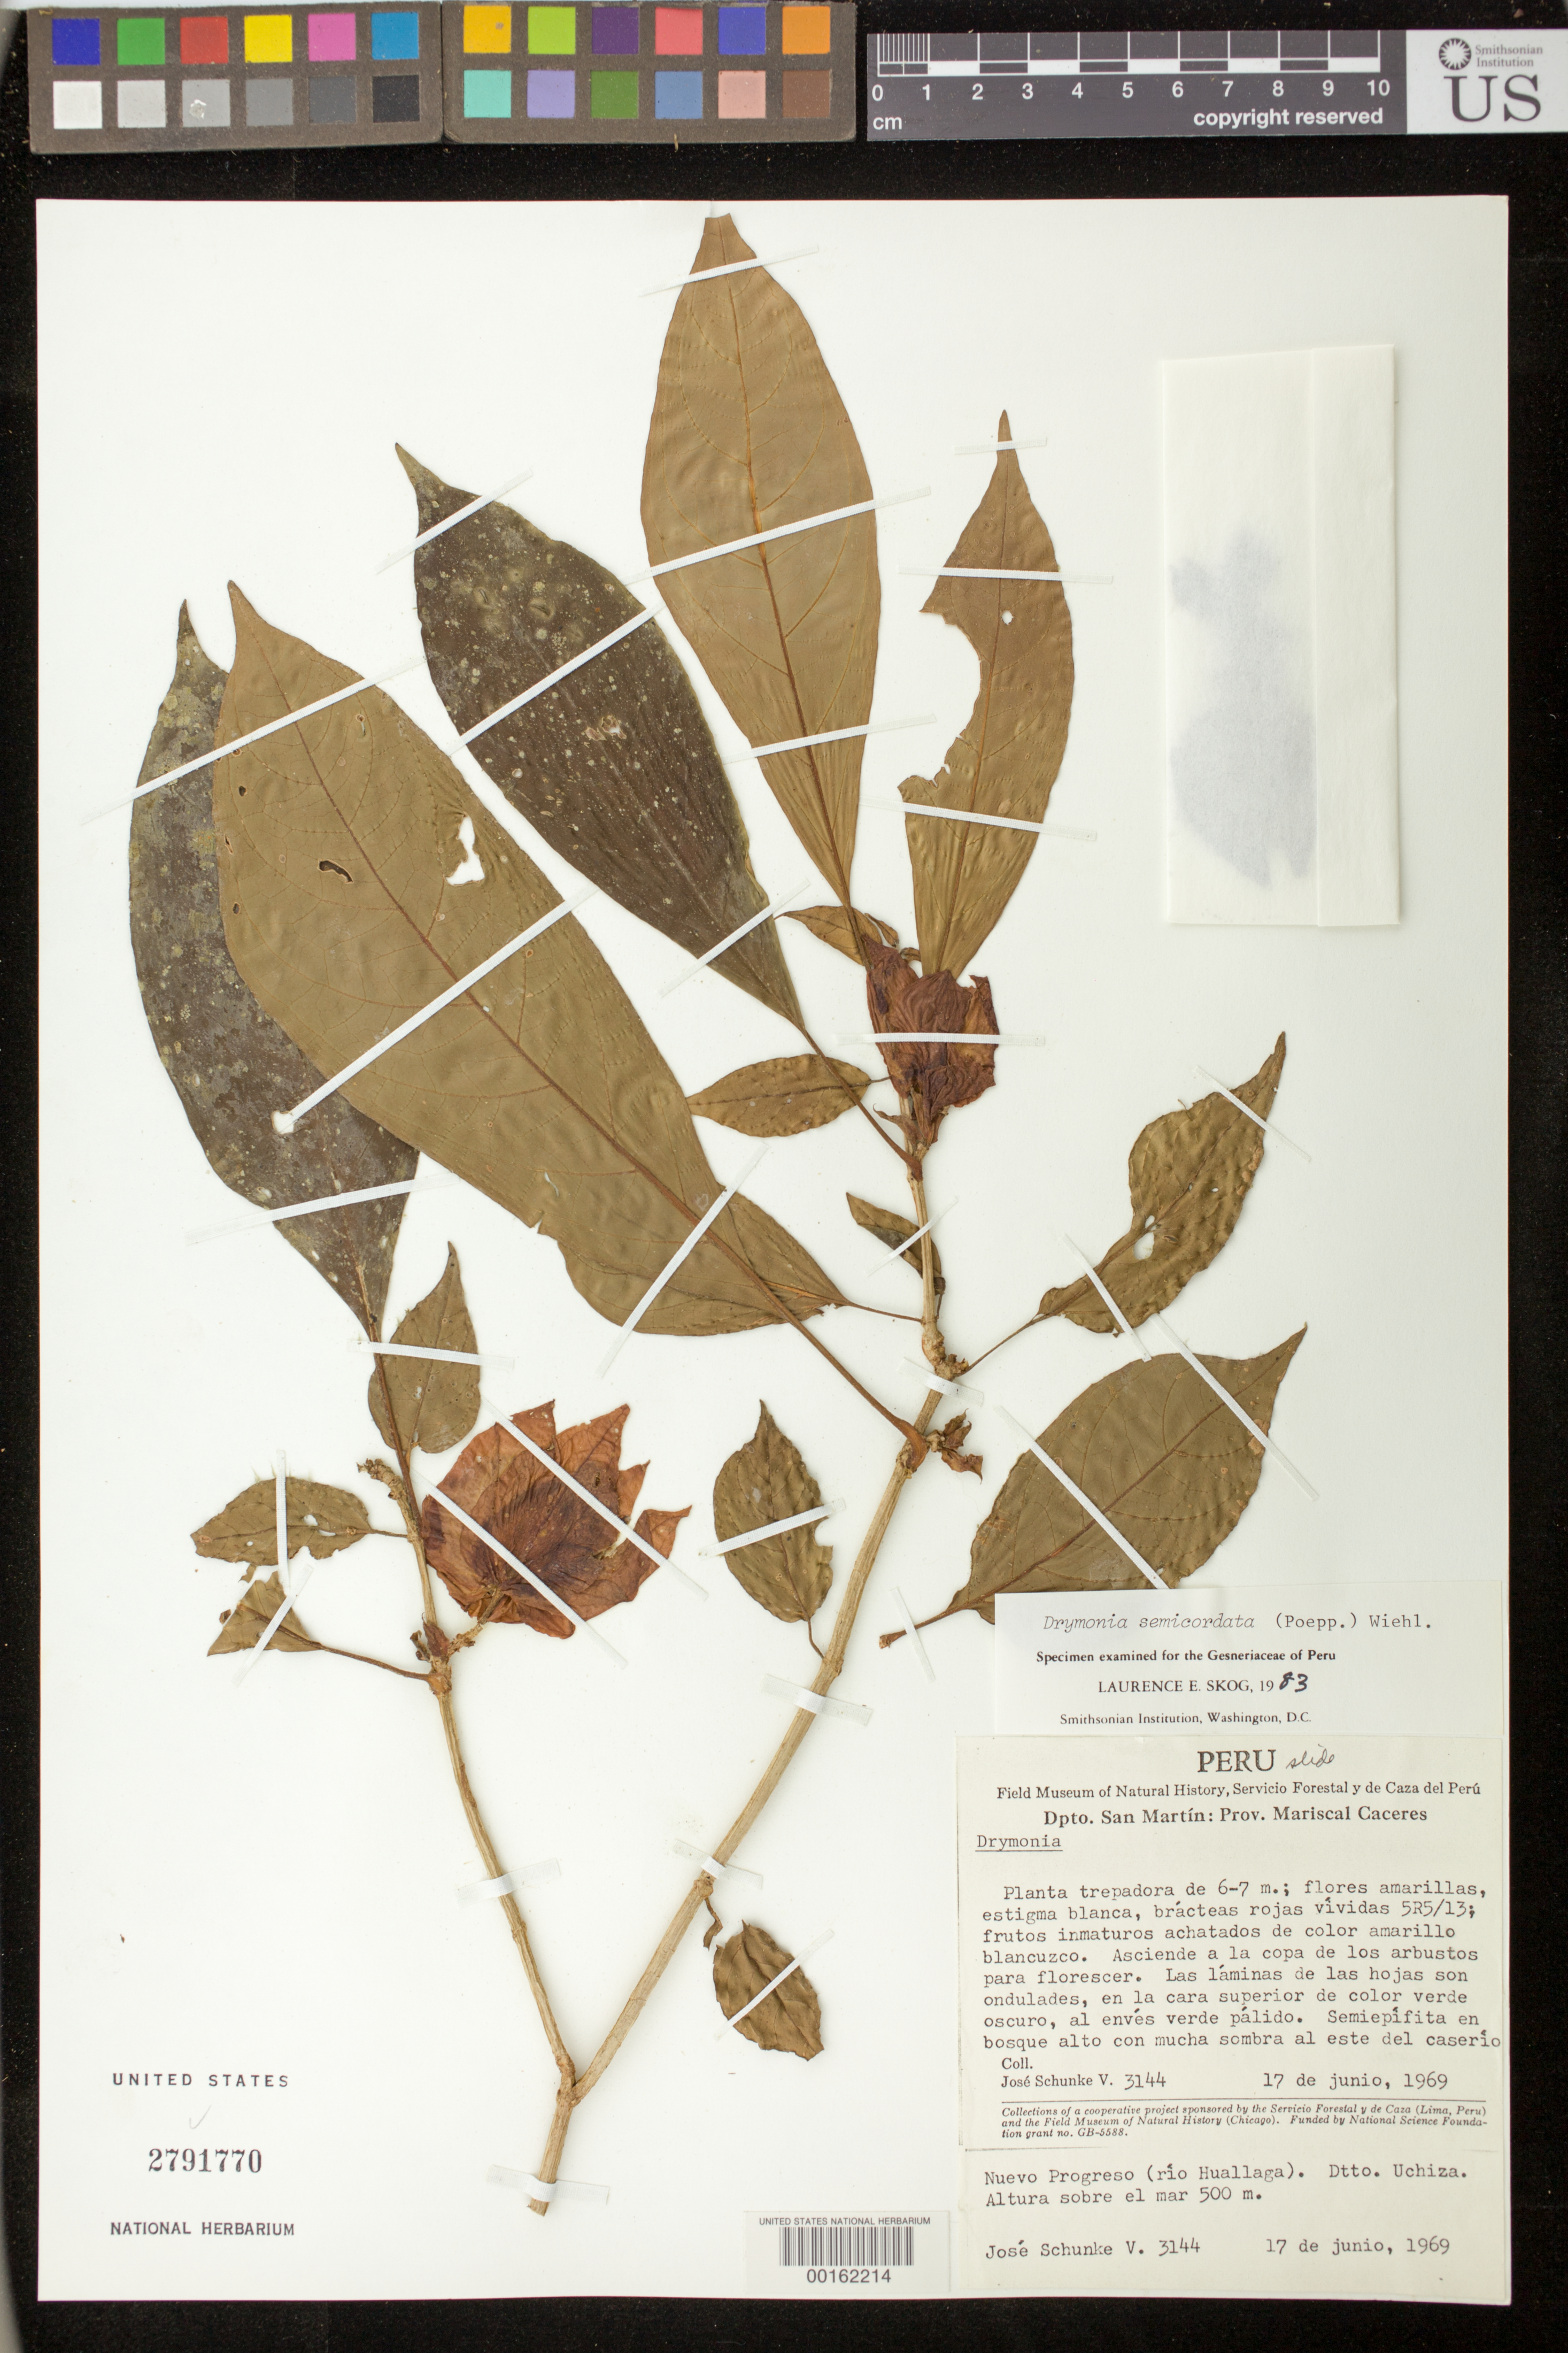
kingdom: Plantae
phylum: Tracheophyta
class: Magnoliopsida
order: Lamiales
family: Gesneriaceae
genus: Drymonia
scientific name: Drymonia semicordata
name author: (Poepp.) Wiehler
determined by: Skog, Laurence E.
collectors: J. Schunke Vigo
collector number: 3144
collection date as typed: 17 Jun 1969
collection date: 1969-06-17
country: Peru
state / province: San Martín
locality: Prov. Mariscal Cáceres, Dtto. Uchiza; Nuevo Progreso (río Huallaga), al este del caserio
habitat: En bosque alto con mucha sombra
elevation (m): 500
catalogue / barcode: US 2791770